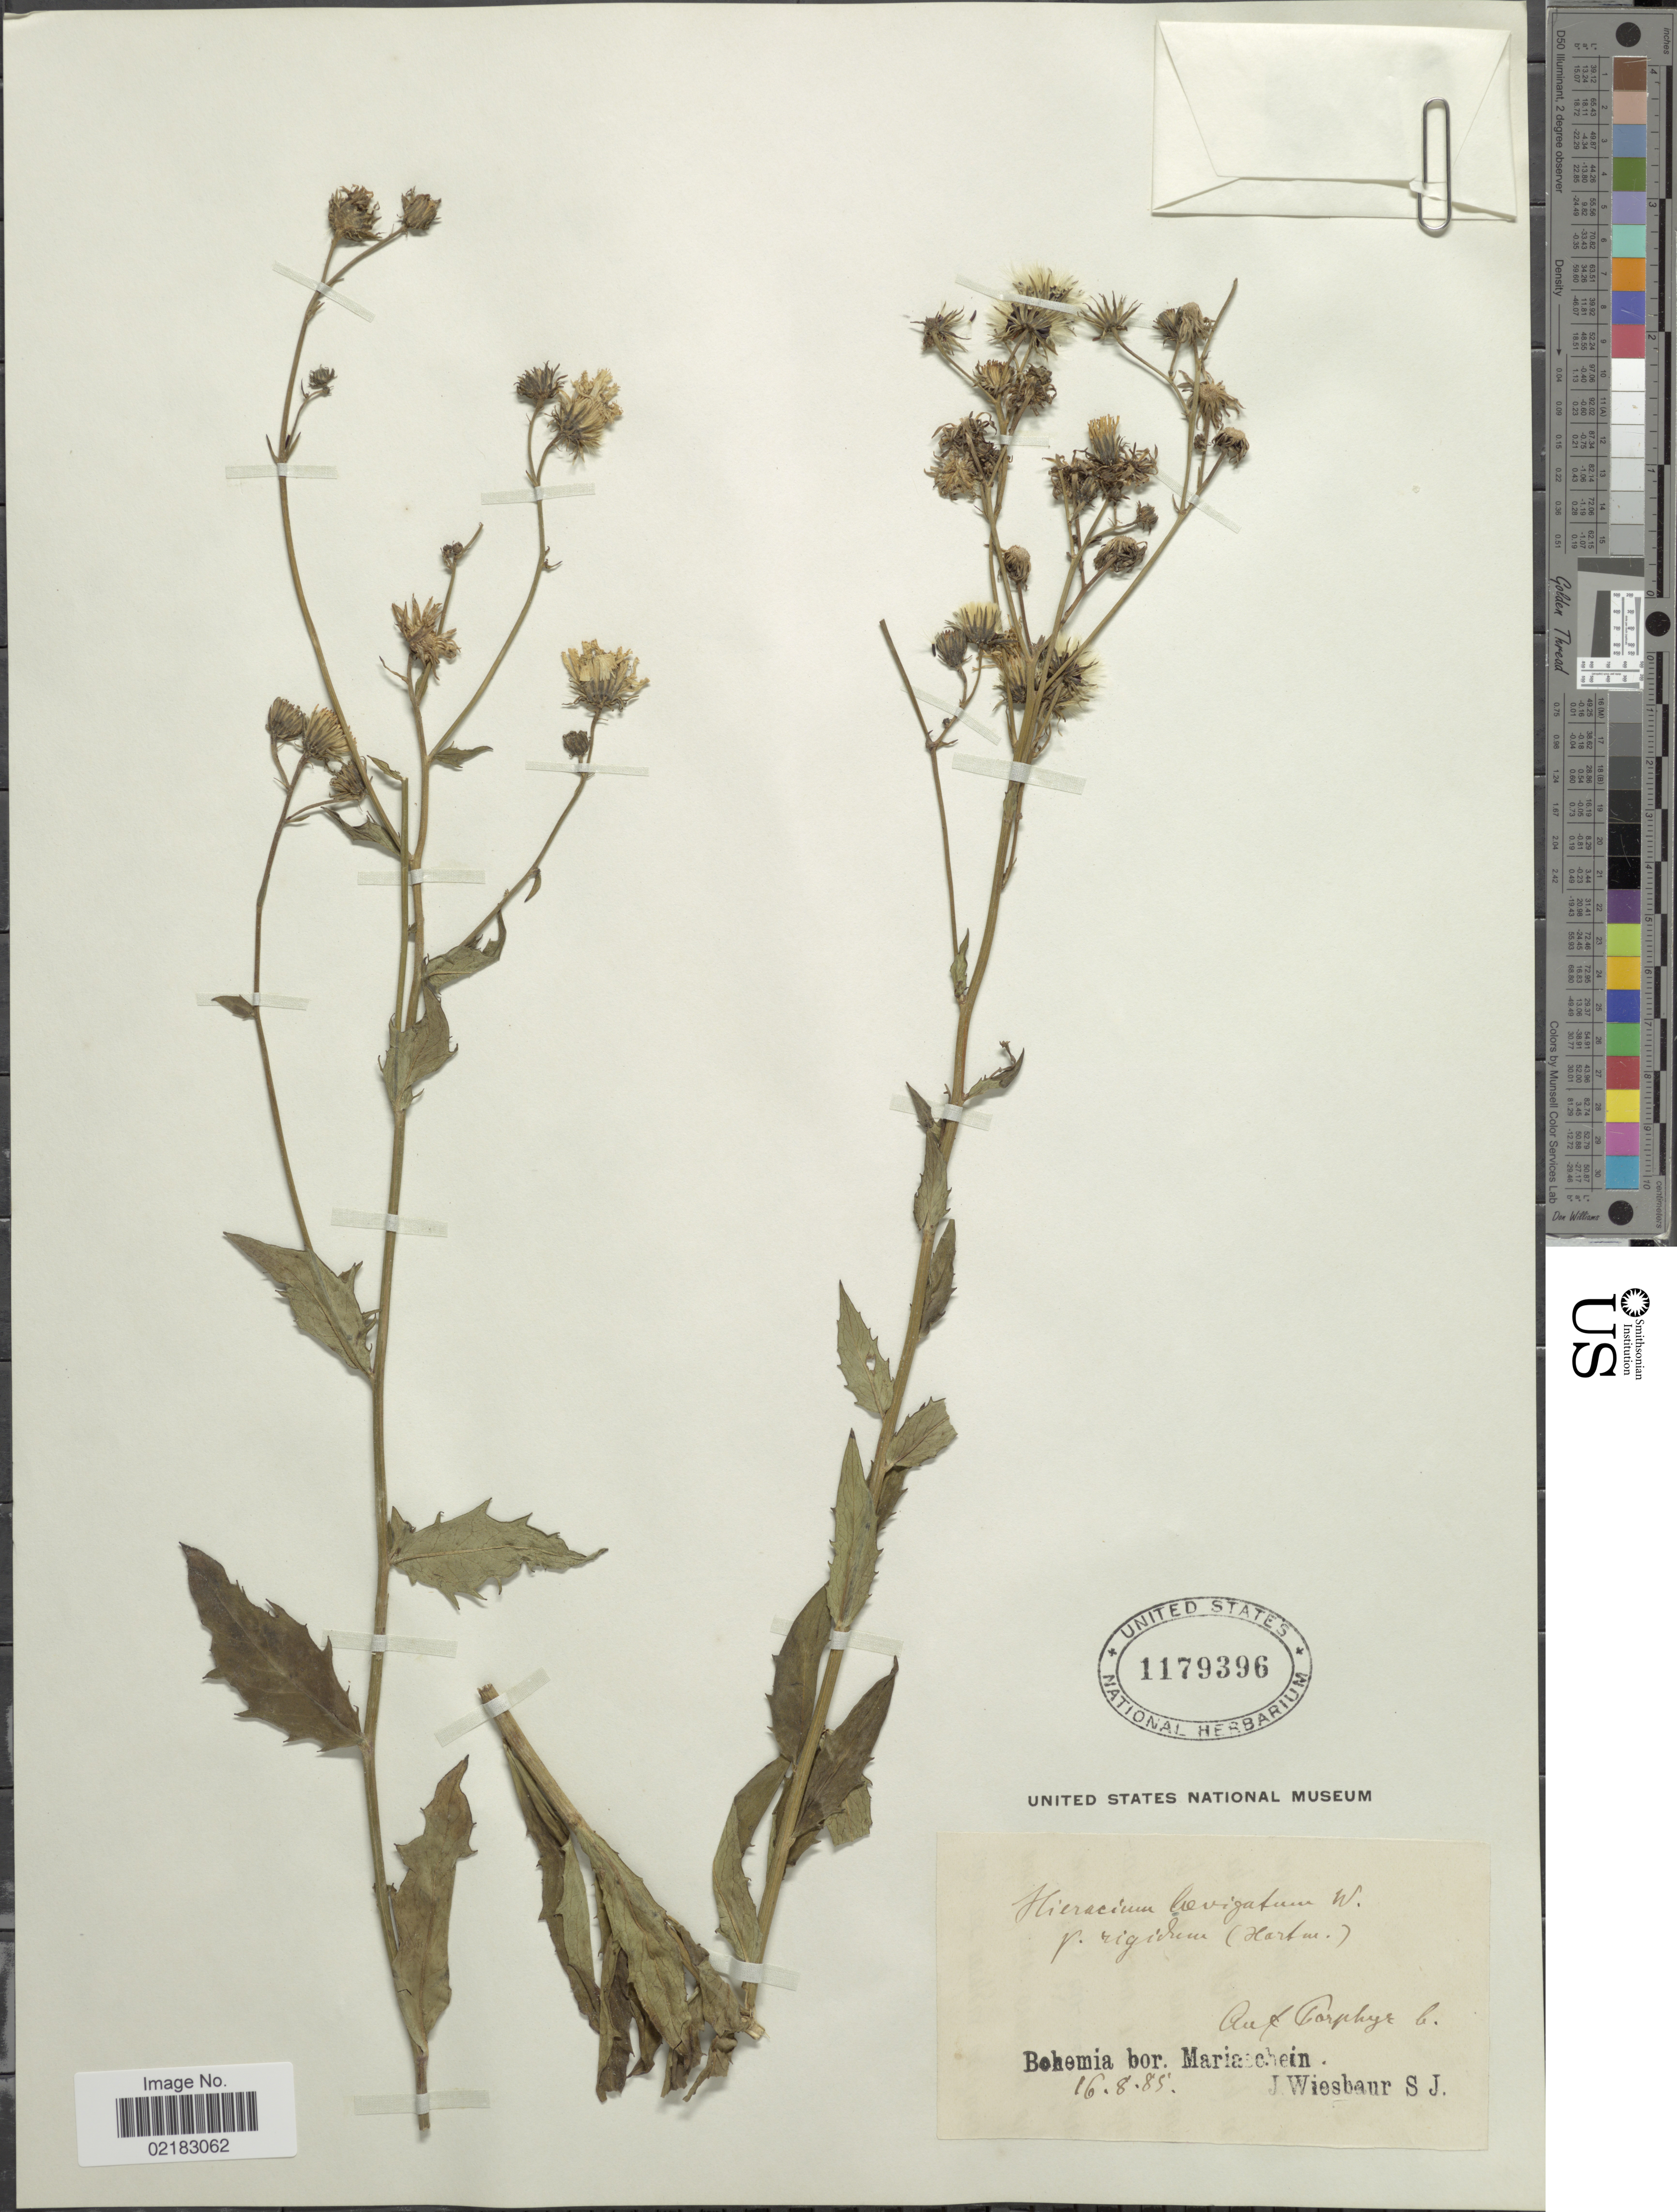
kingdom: Plantae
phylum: Tracheophyta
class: Magnoliopsida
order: Asterales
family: Asteraceae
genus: Hieracium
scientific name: Hieracium laevigatum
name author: Willd.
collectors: J. Wiesbaur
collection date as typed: Transcribed d/m/y: 16/8/85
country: Czechia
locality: Bohemia bor. Mariaschein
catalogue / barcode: US 1179396